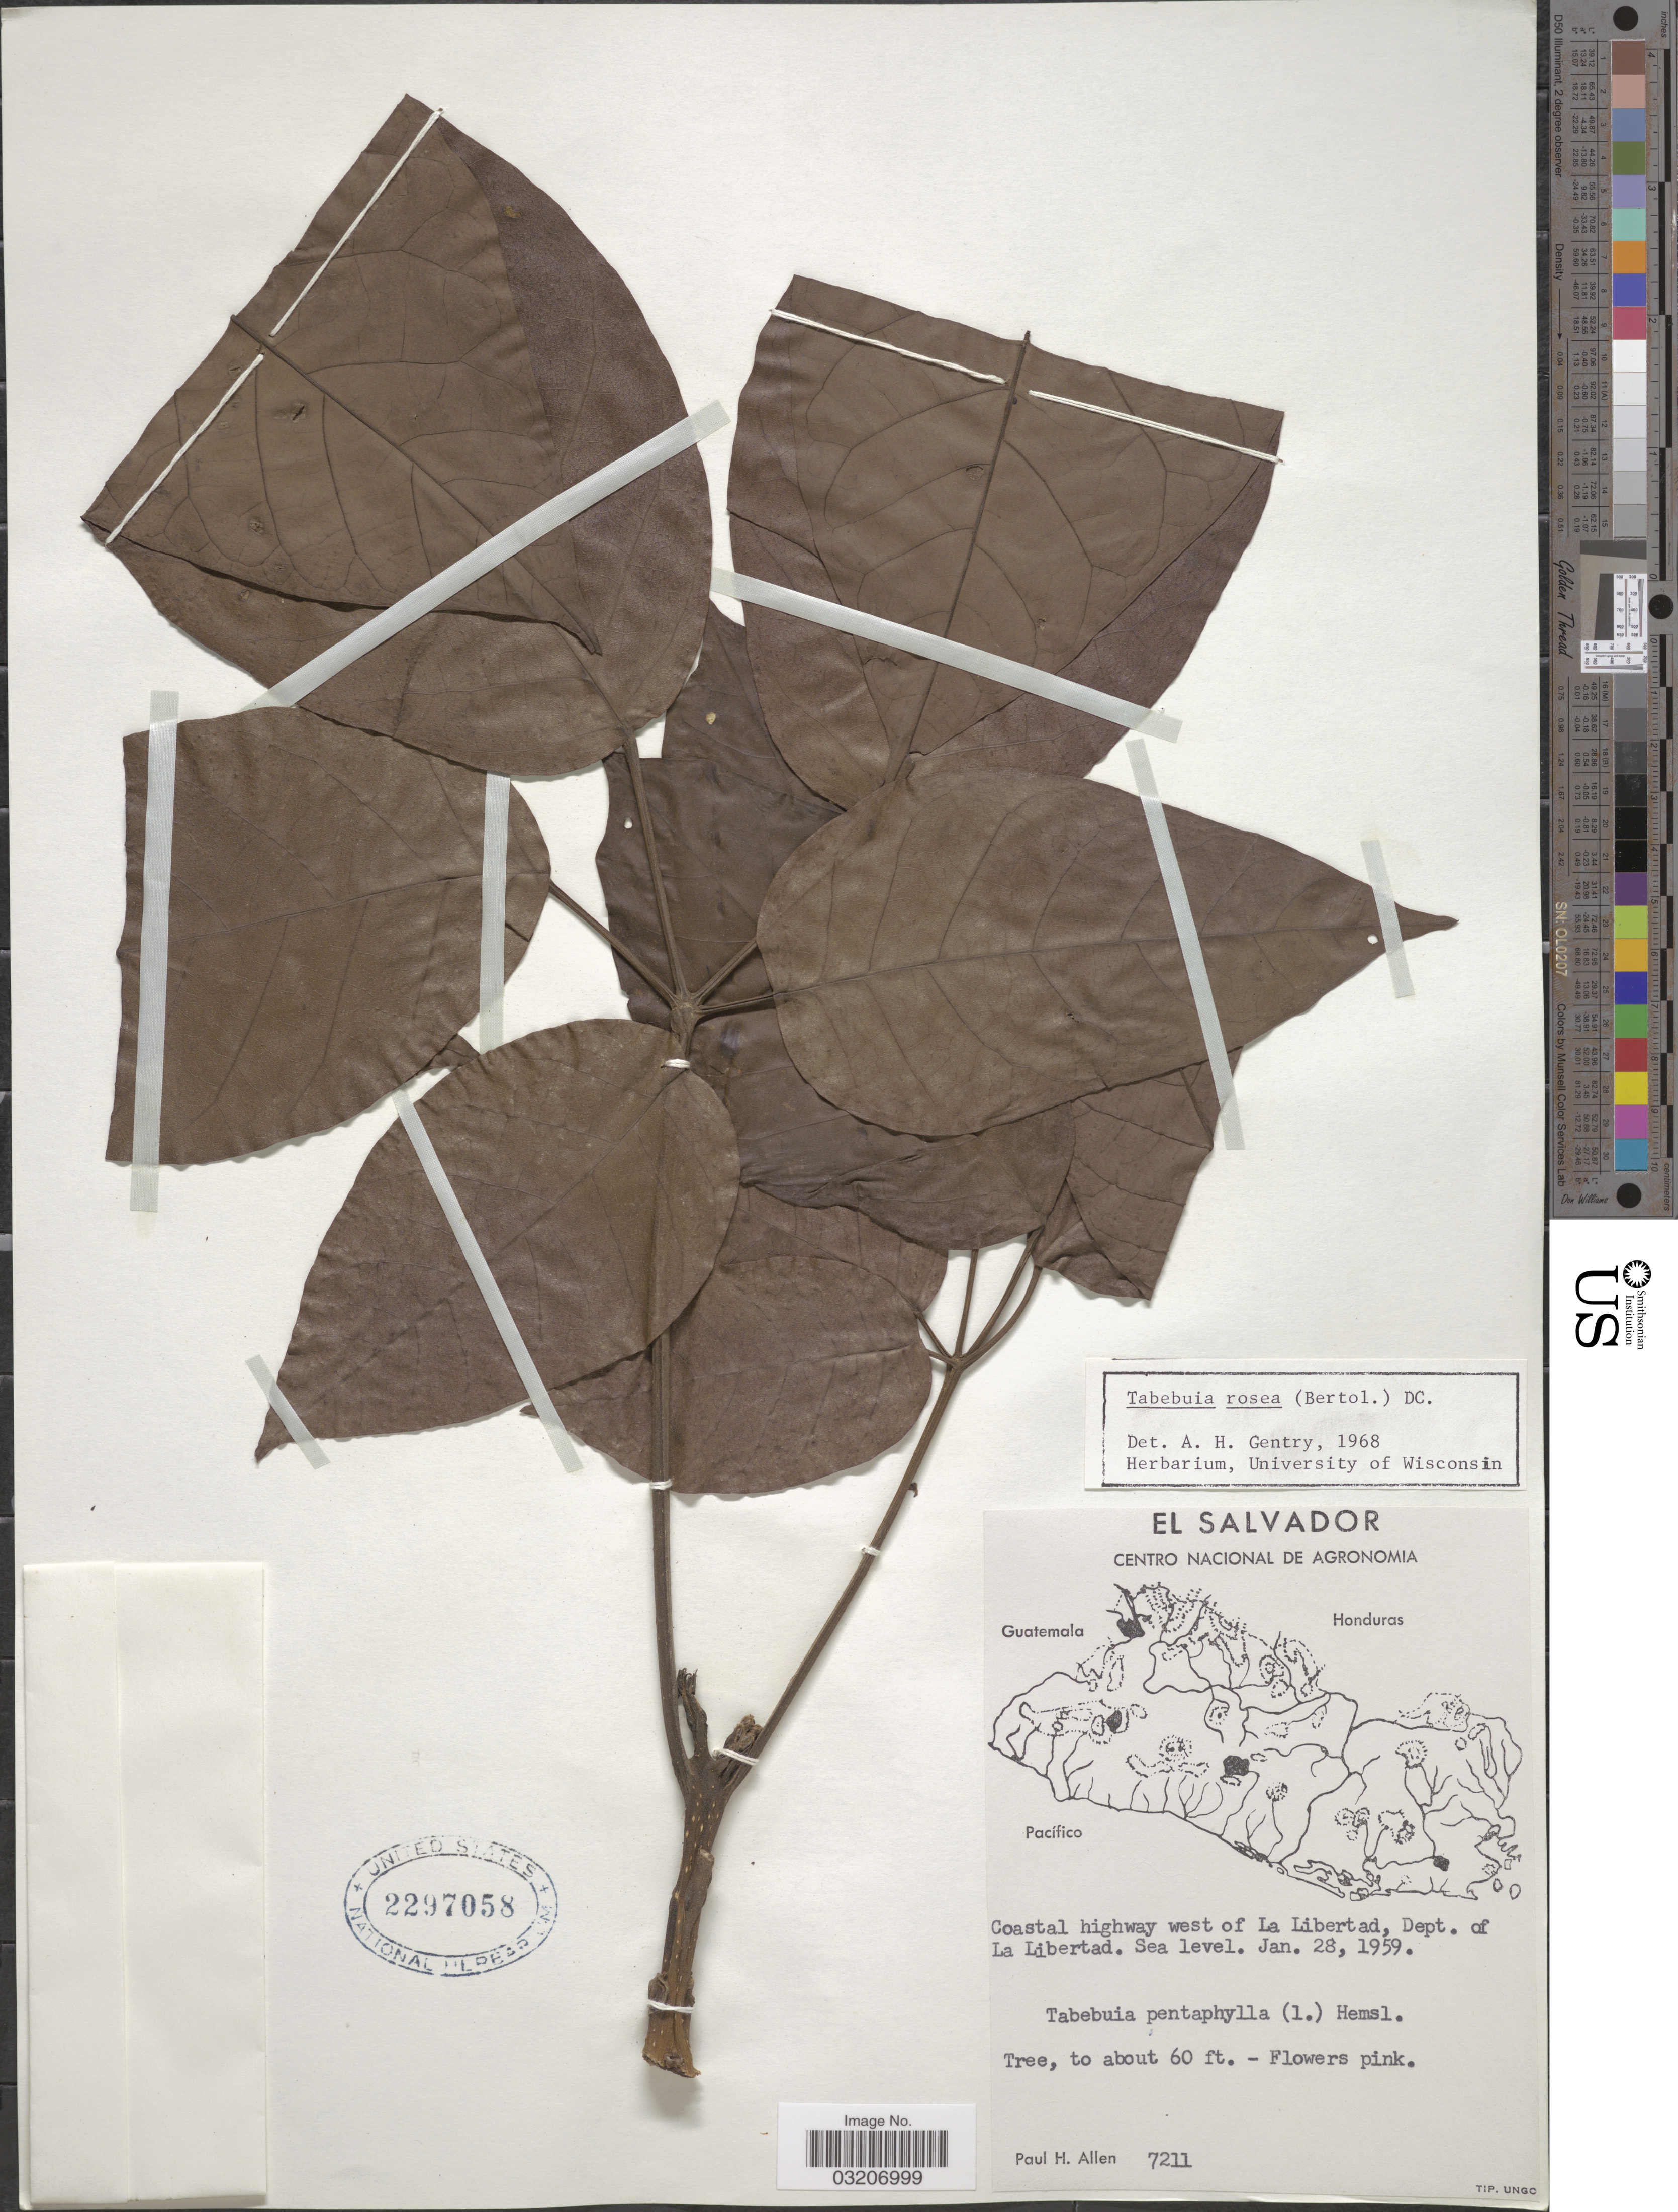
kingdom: Plantae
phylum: Tracheophyta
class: Magnoliopsida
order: Lamiales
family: Bignoniaceae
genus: Tabebuia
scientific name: Tabebuia rosea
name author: (Bertol.) DC.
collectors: P. H. Allen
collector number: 7211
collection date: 1959-01-28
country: El Salvador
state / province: La Libertad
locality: Coastal highway west of La Libertad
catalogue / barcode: US 2297058